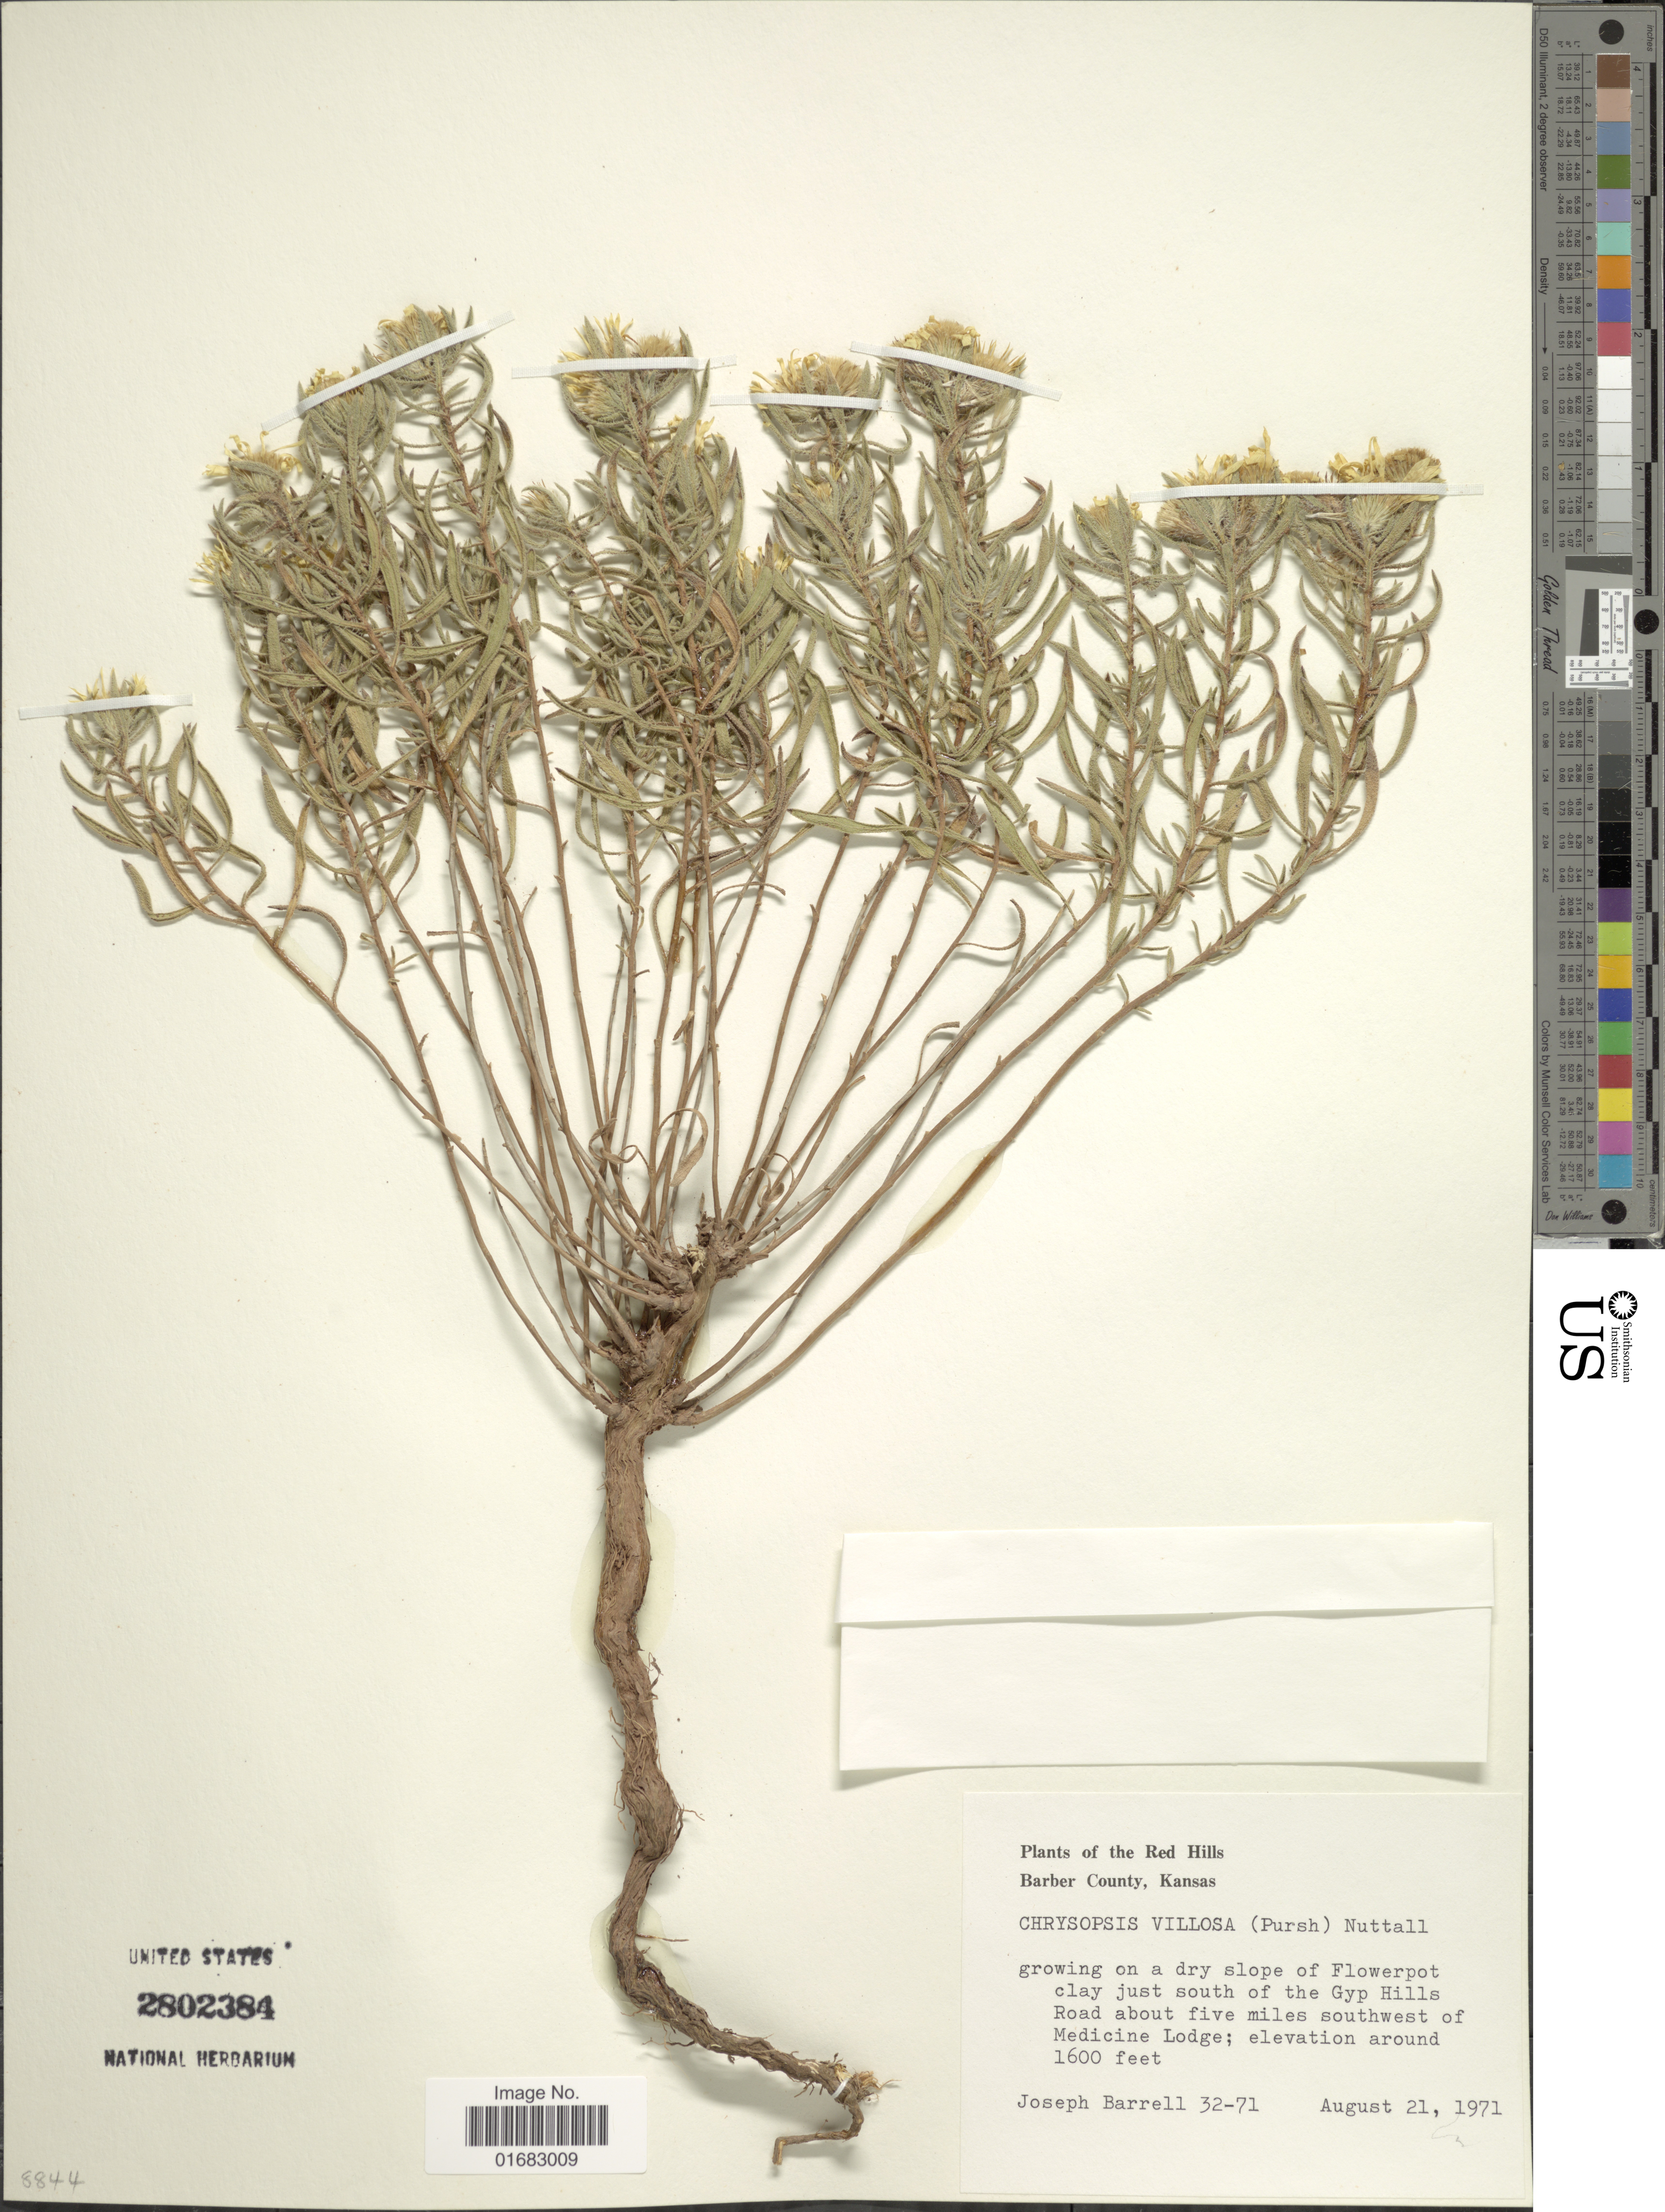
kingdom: Plantae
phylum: Tracheophyta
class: Magnoliopsida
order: Asterales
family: Asteraceae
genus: Heterotheca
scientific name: Heterotheca villosa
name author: (Pursh) Shinners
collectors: J. Barrell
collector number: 32-71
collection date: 1971-08-21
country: United States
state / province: Kansas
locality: Red Hills, Barber County, growing on a dry slope of Flowerpot clay just south of the Gyp Hills Road about five miles southwest of Medicine Lodge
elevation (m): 488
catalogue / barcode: US 2802384